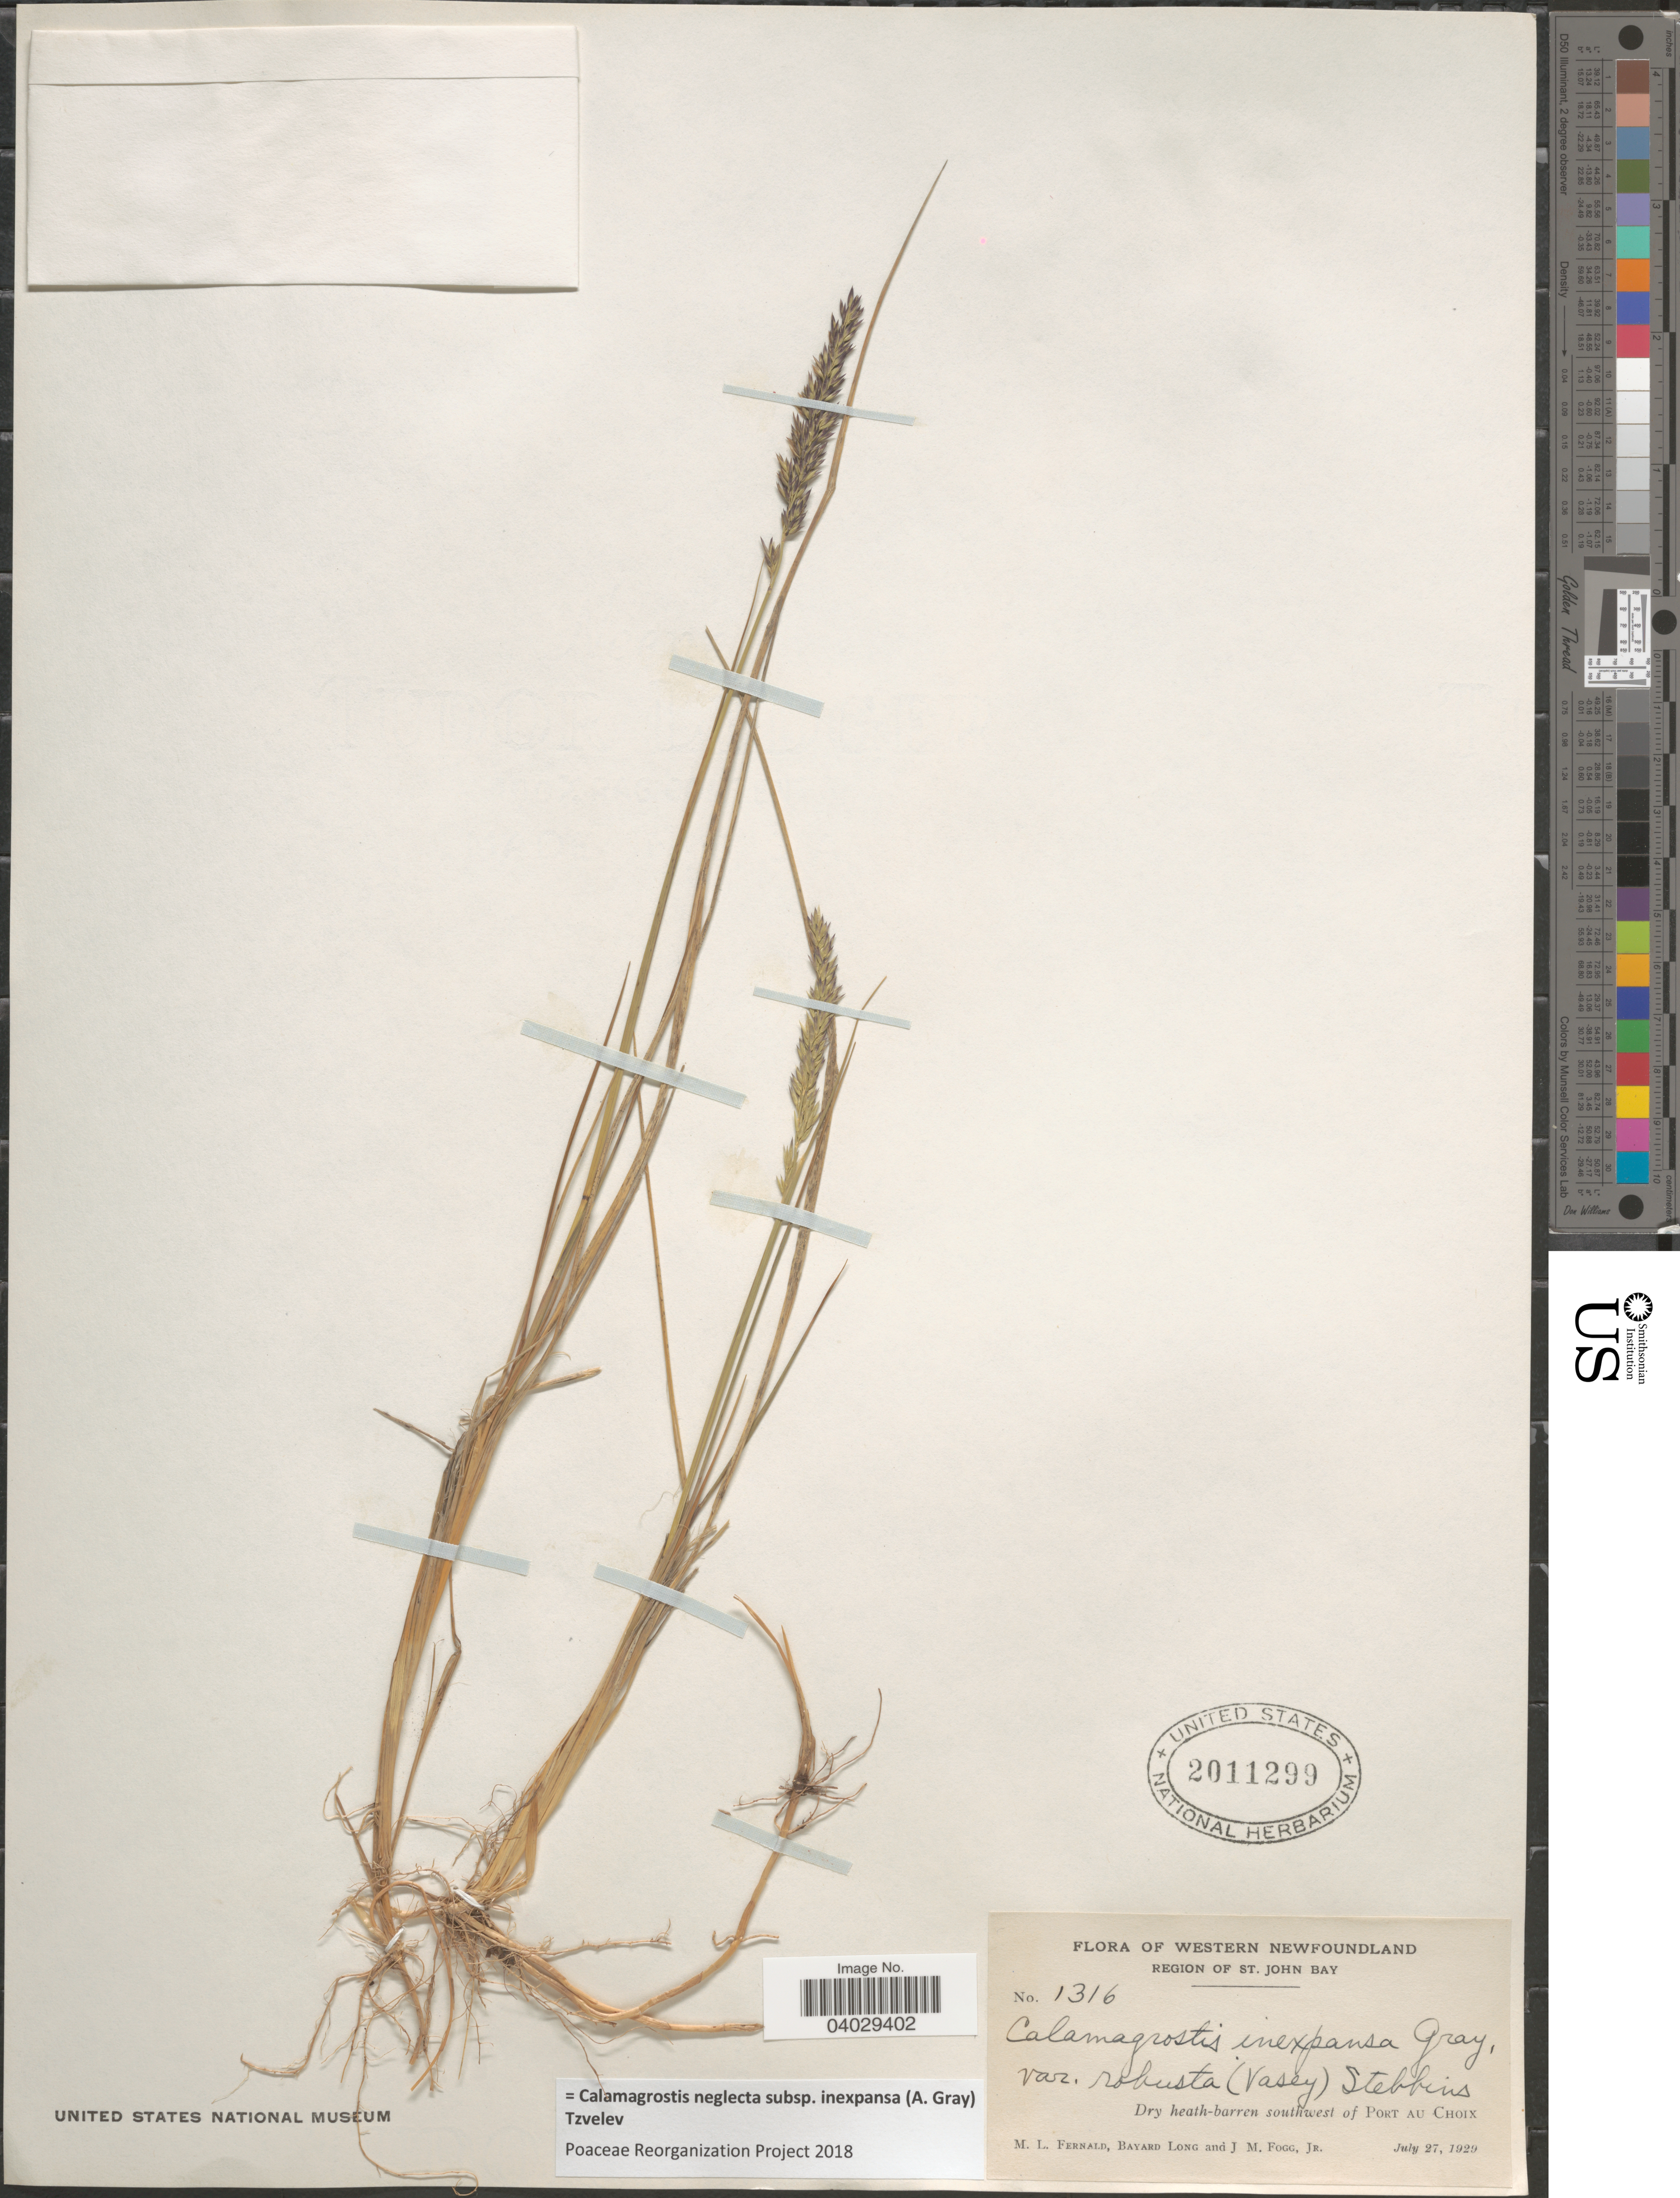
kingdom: Plantae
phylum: Tracheophyta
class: Liliopsida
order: Poales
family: Poaceae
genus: Calamagrostis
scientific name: Calamagrostis neglecta subsp. inexpansa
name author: (A. Gray) Tzvelev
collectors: M. L. Fernald, B. Long & J. Fogg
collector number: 1316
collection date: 1929-07-27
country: Canada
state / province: Newfoundland and Labrador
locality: Western Newfoundland. Region of St. John Bay. Dry heath-barren southwest of Port Au Choix.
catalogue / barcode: US 2011299